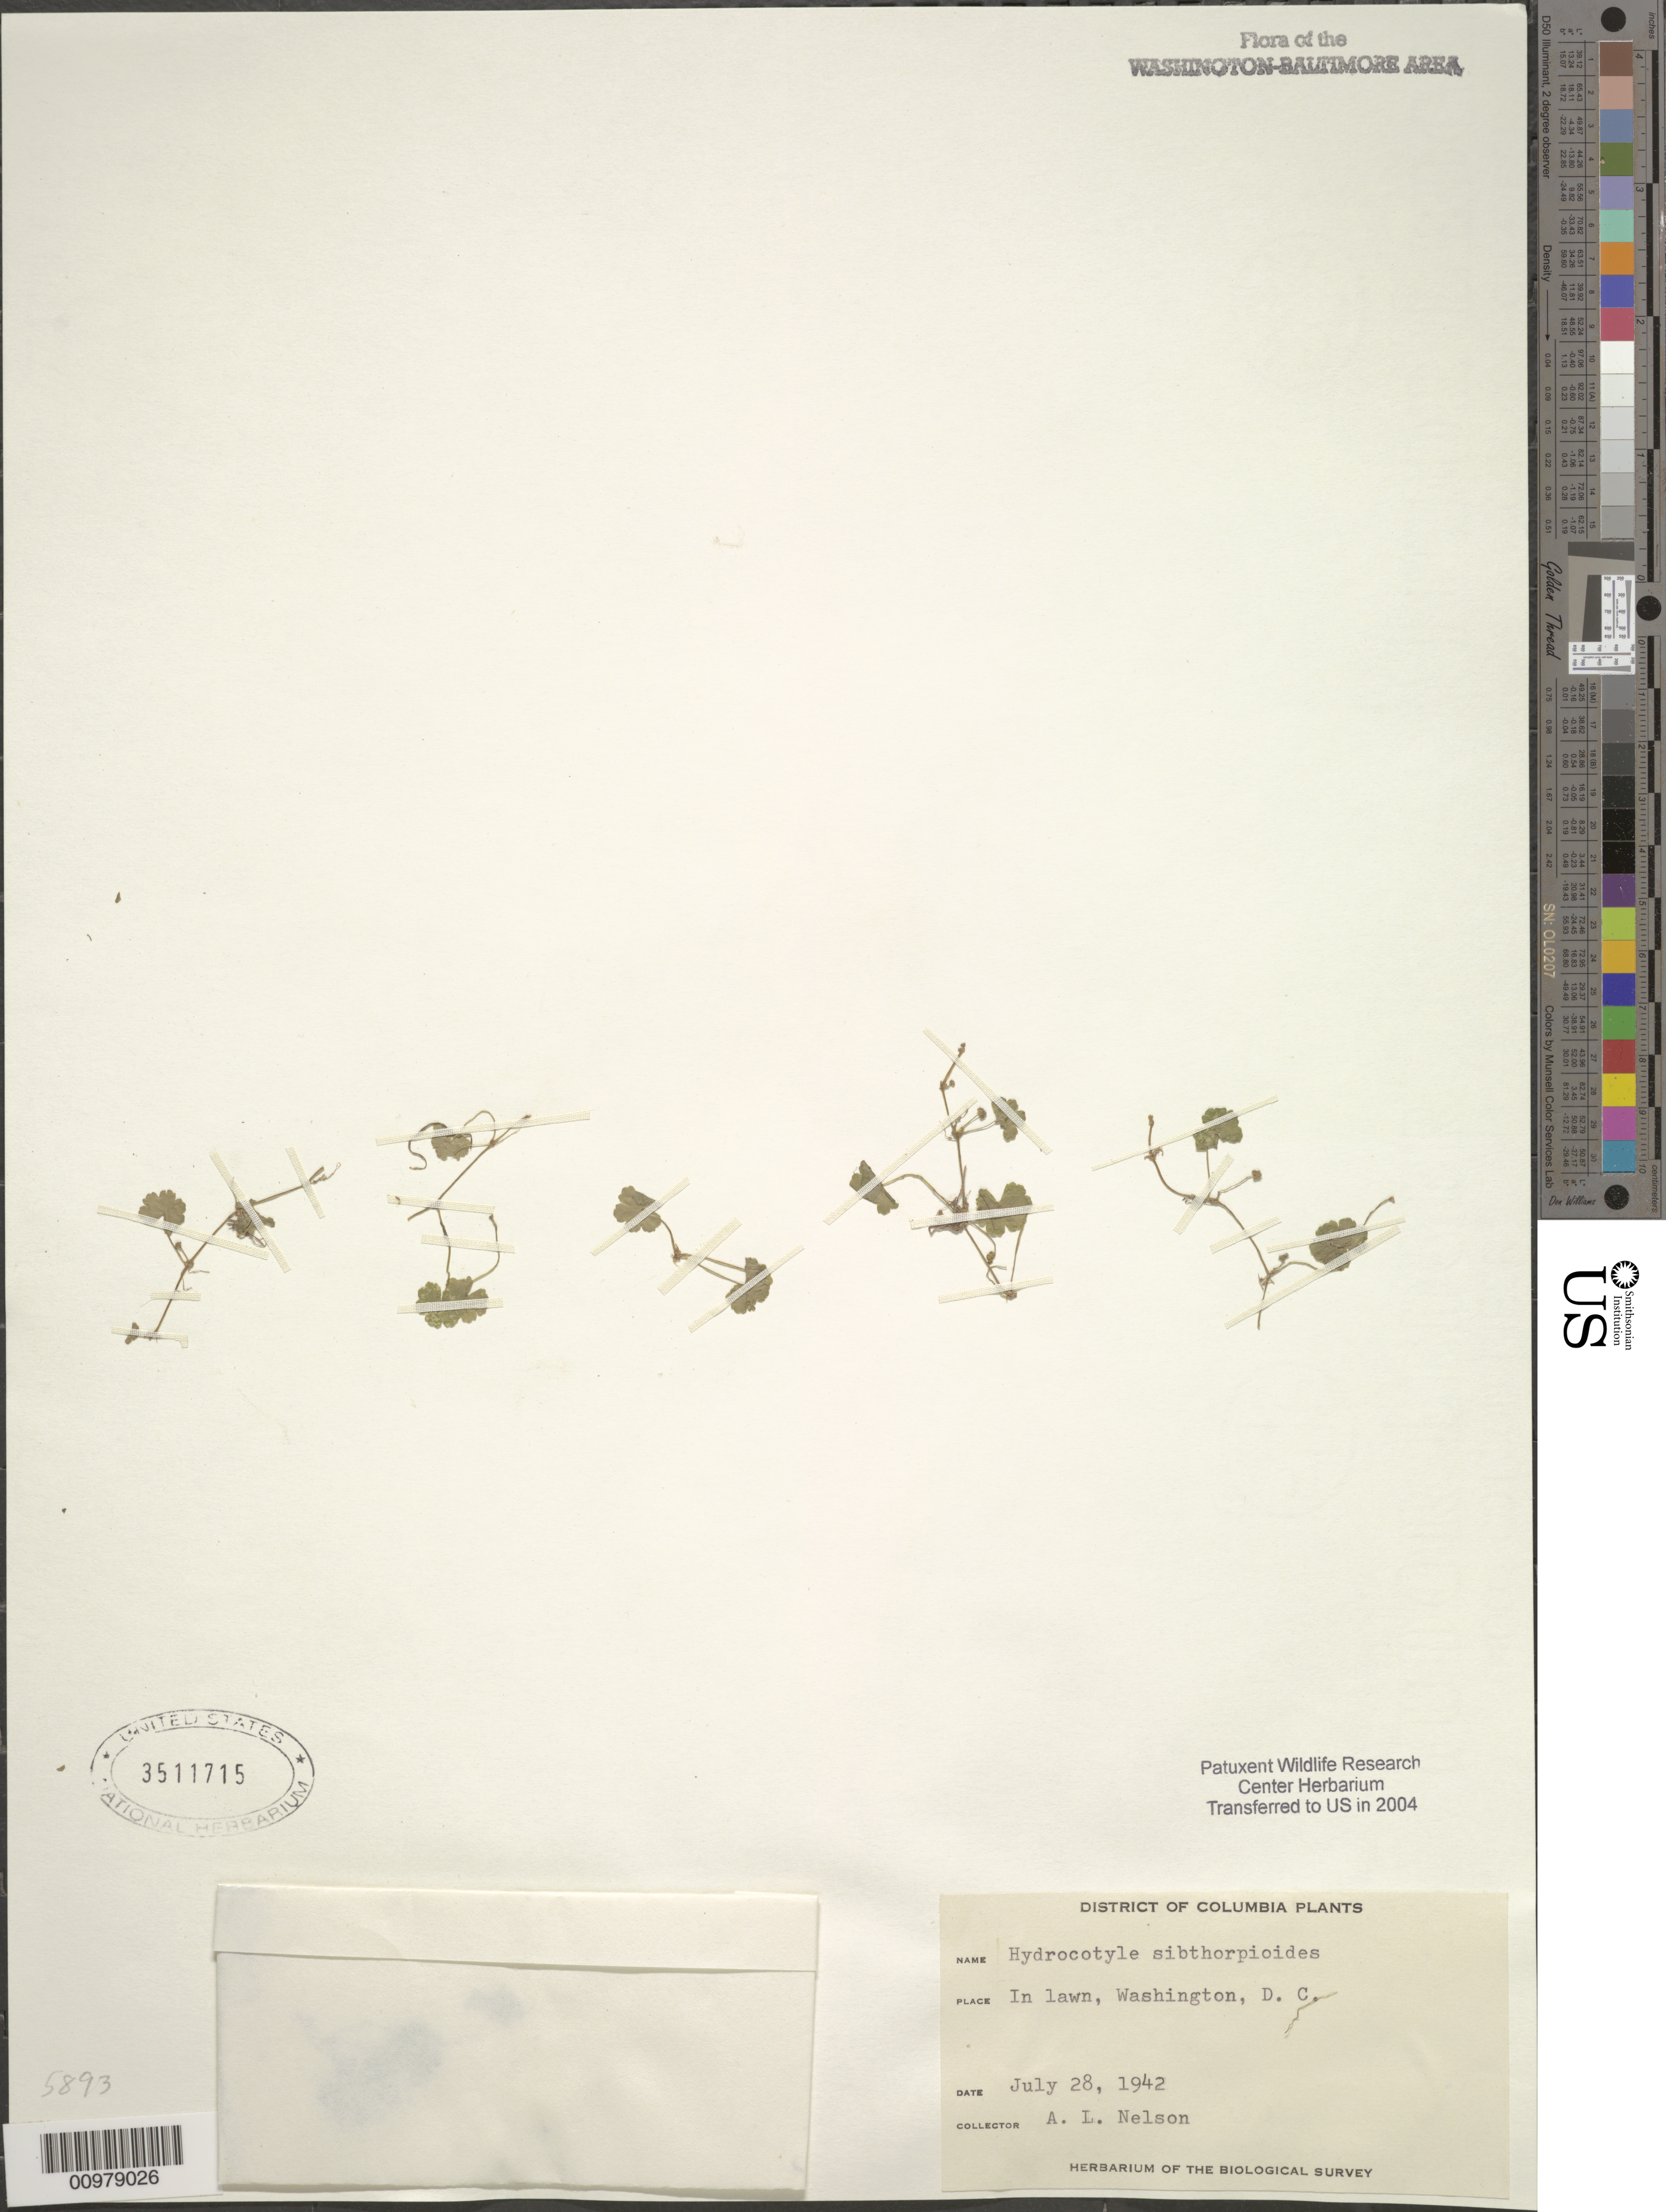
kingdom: Plantae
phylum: Tracheophyta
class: Magnoliopsida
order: Apiales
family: Araliaceae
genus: Hydrocotyle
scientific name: Hydrocotyle sibthorpioides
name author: Lam.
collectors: A. L. Nelson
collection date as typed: July 28, 1942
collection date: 1942-07-28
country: United States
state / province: District of Columbia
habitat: in lawn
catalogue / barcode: US 3511715